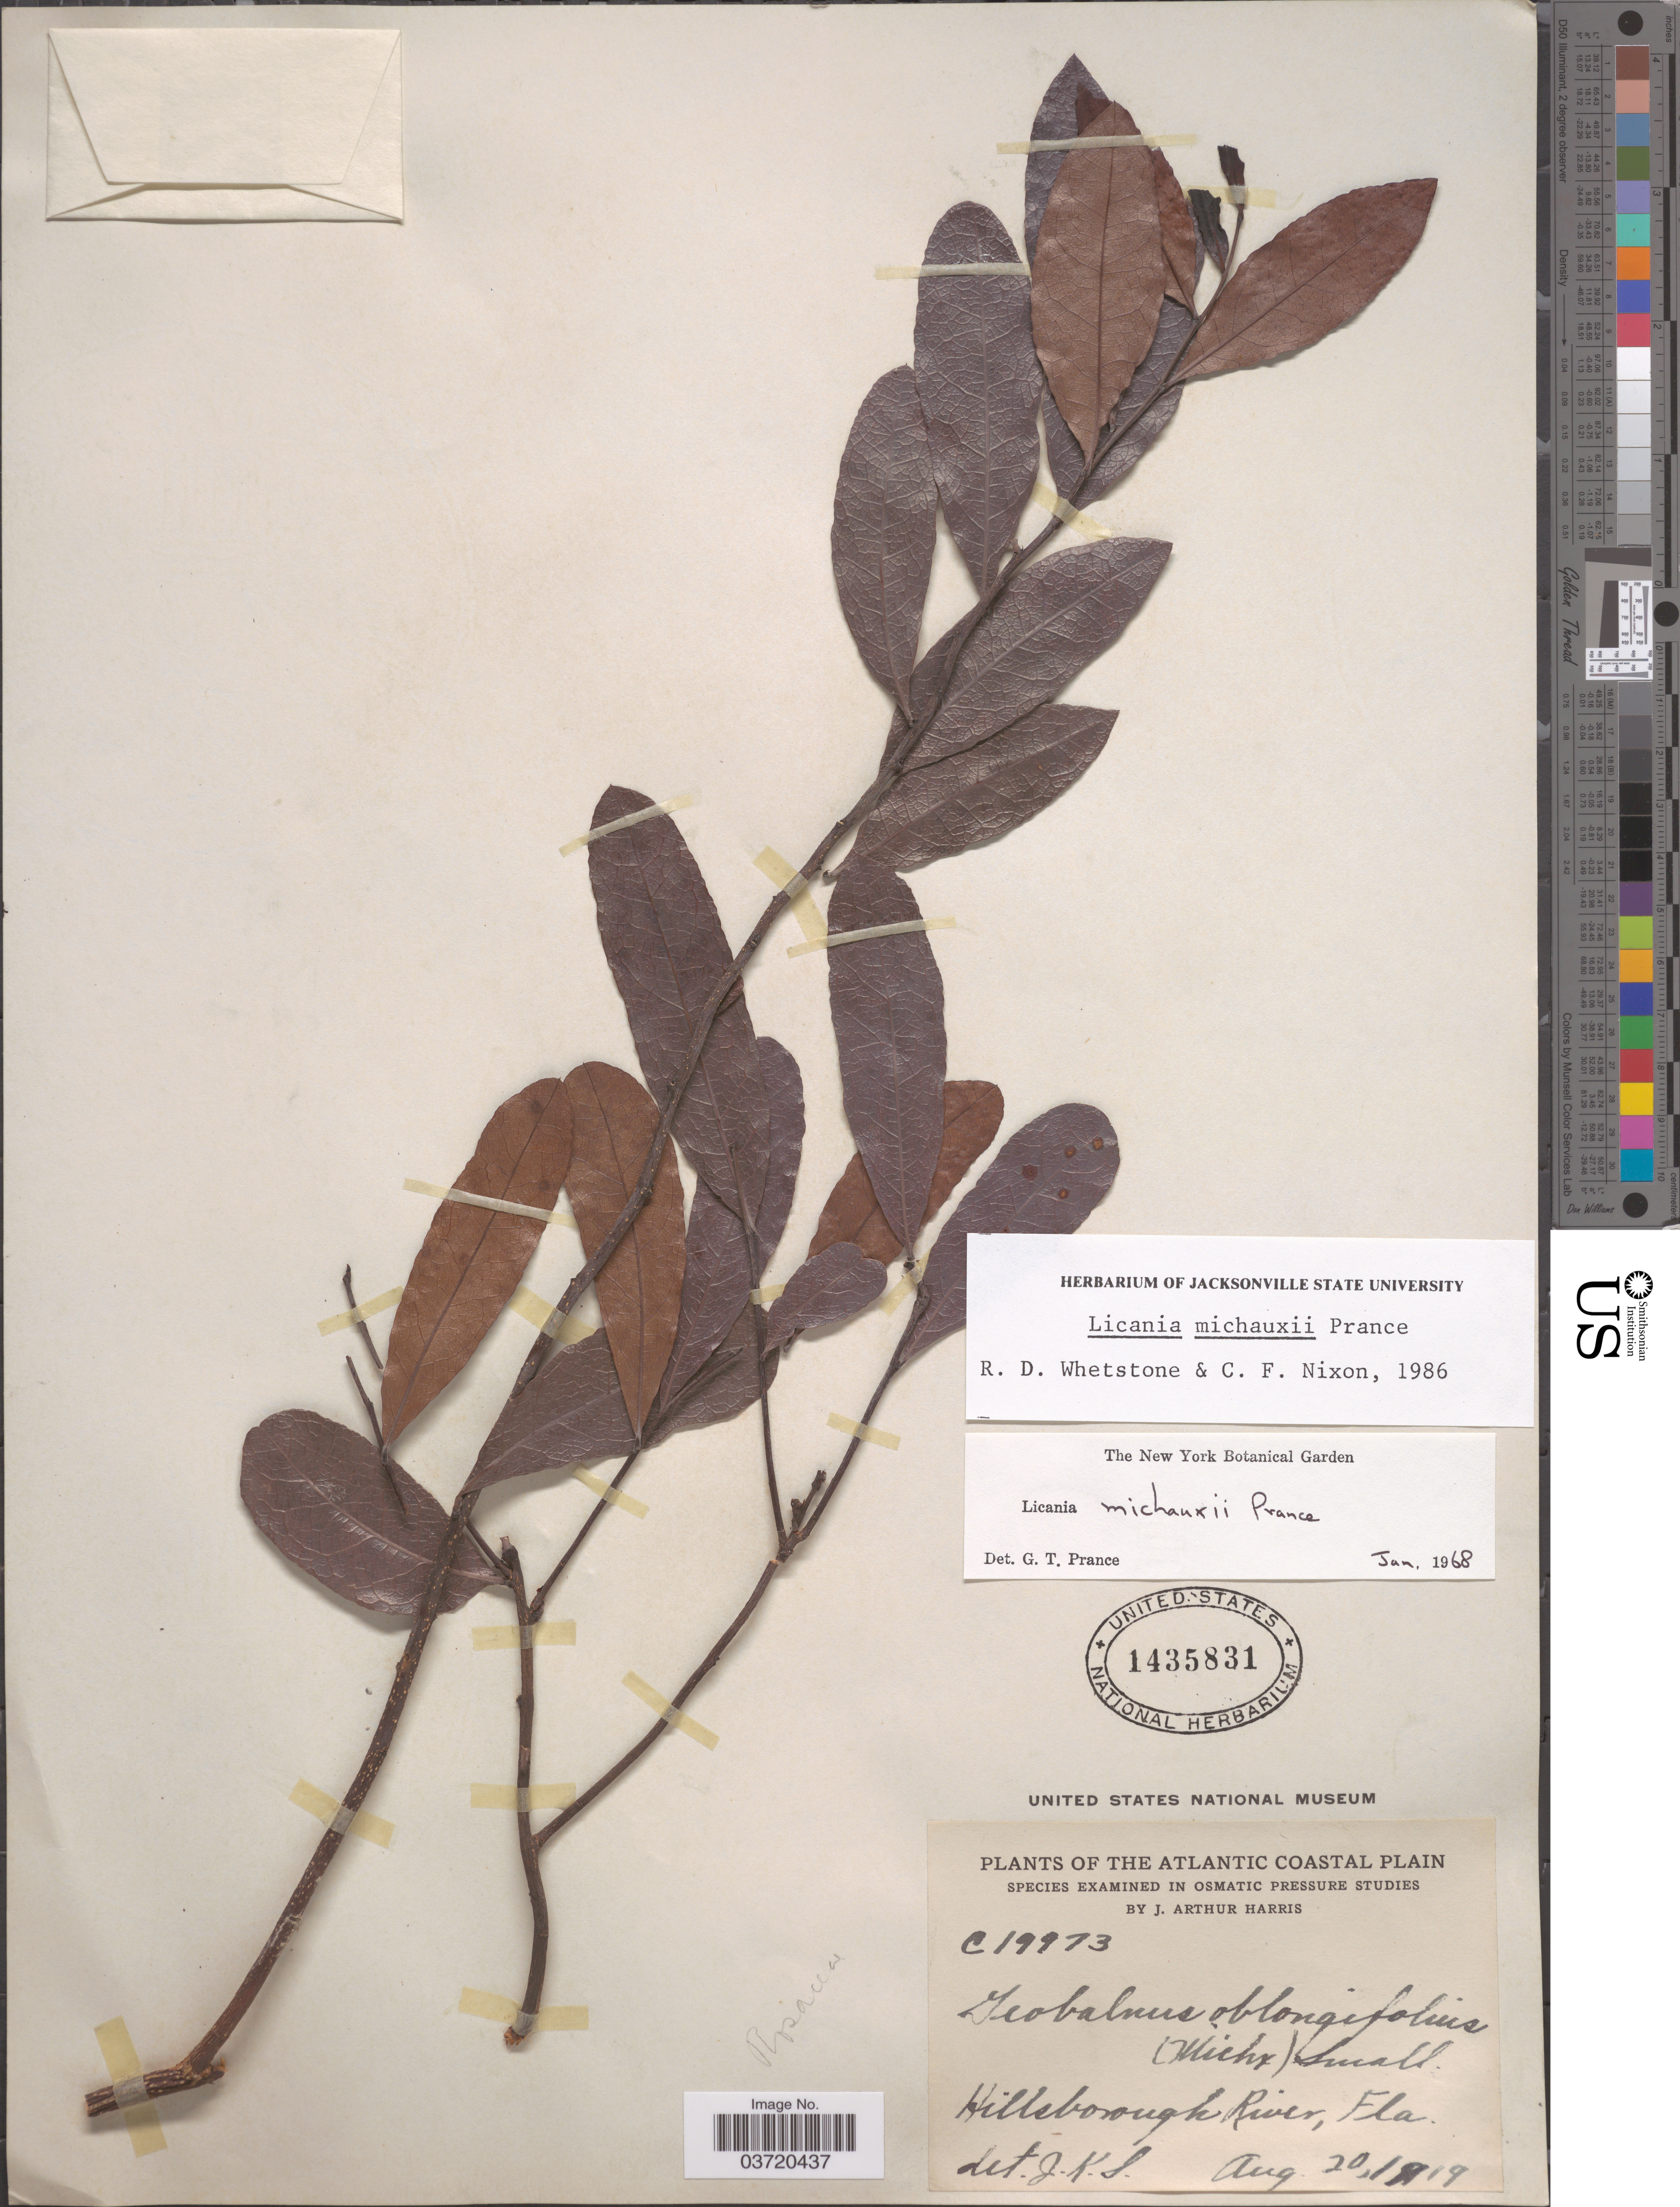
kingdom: Plantae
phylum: Tracheophyta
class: Magnoliopsida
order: Malpighiales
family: Chrysobalanaceae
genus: Geobalanus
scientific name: Geobalanus oblongifolius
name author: (Michx.) Small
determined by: Strong, M. T., (US), Smithsonian Institution - National Museum of Natural History (UNITED STATES)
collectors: J. A. Harris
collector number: C19973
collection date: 1919-08-20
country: United States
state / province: Florida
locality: Atlantic Coastal Plain. Hillsborough River.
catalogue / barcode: US 1435831